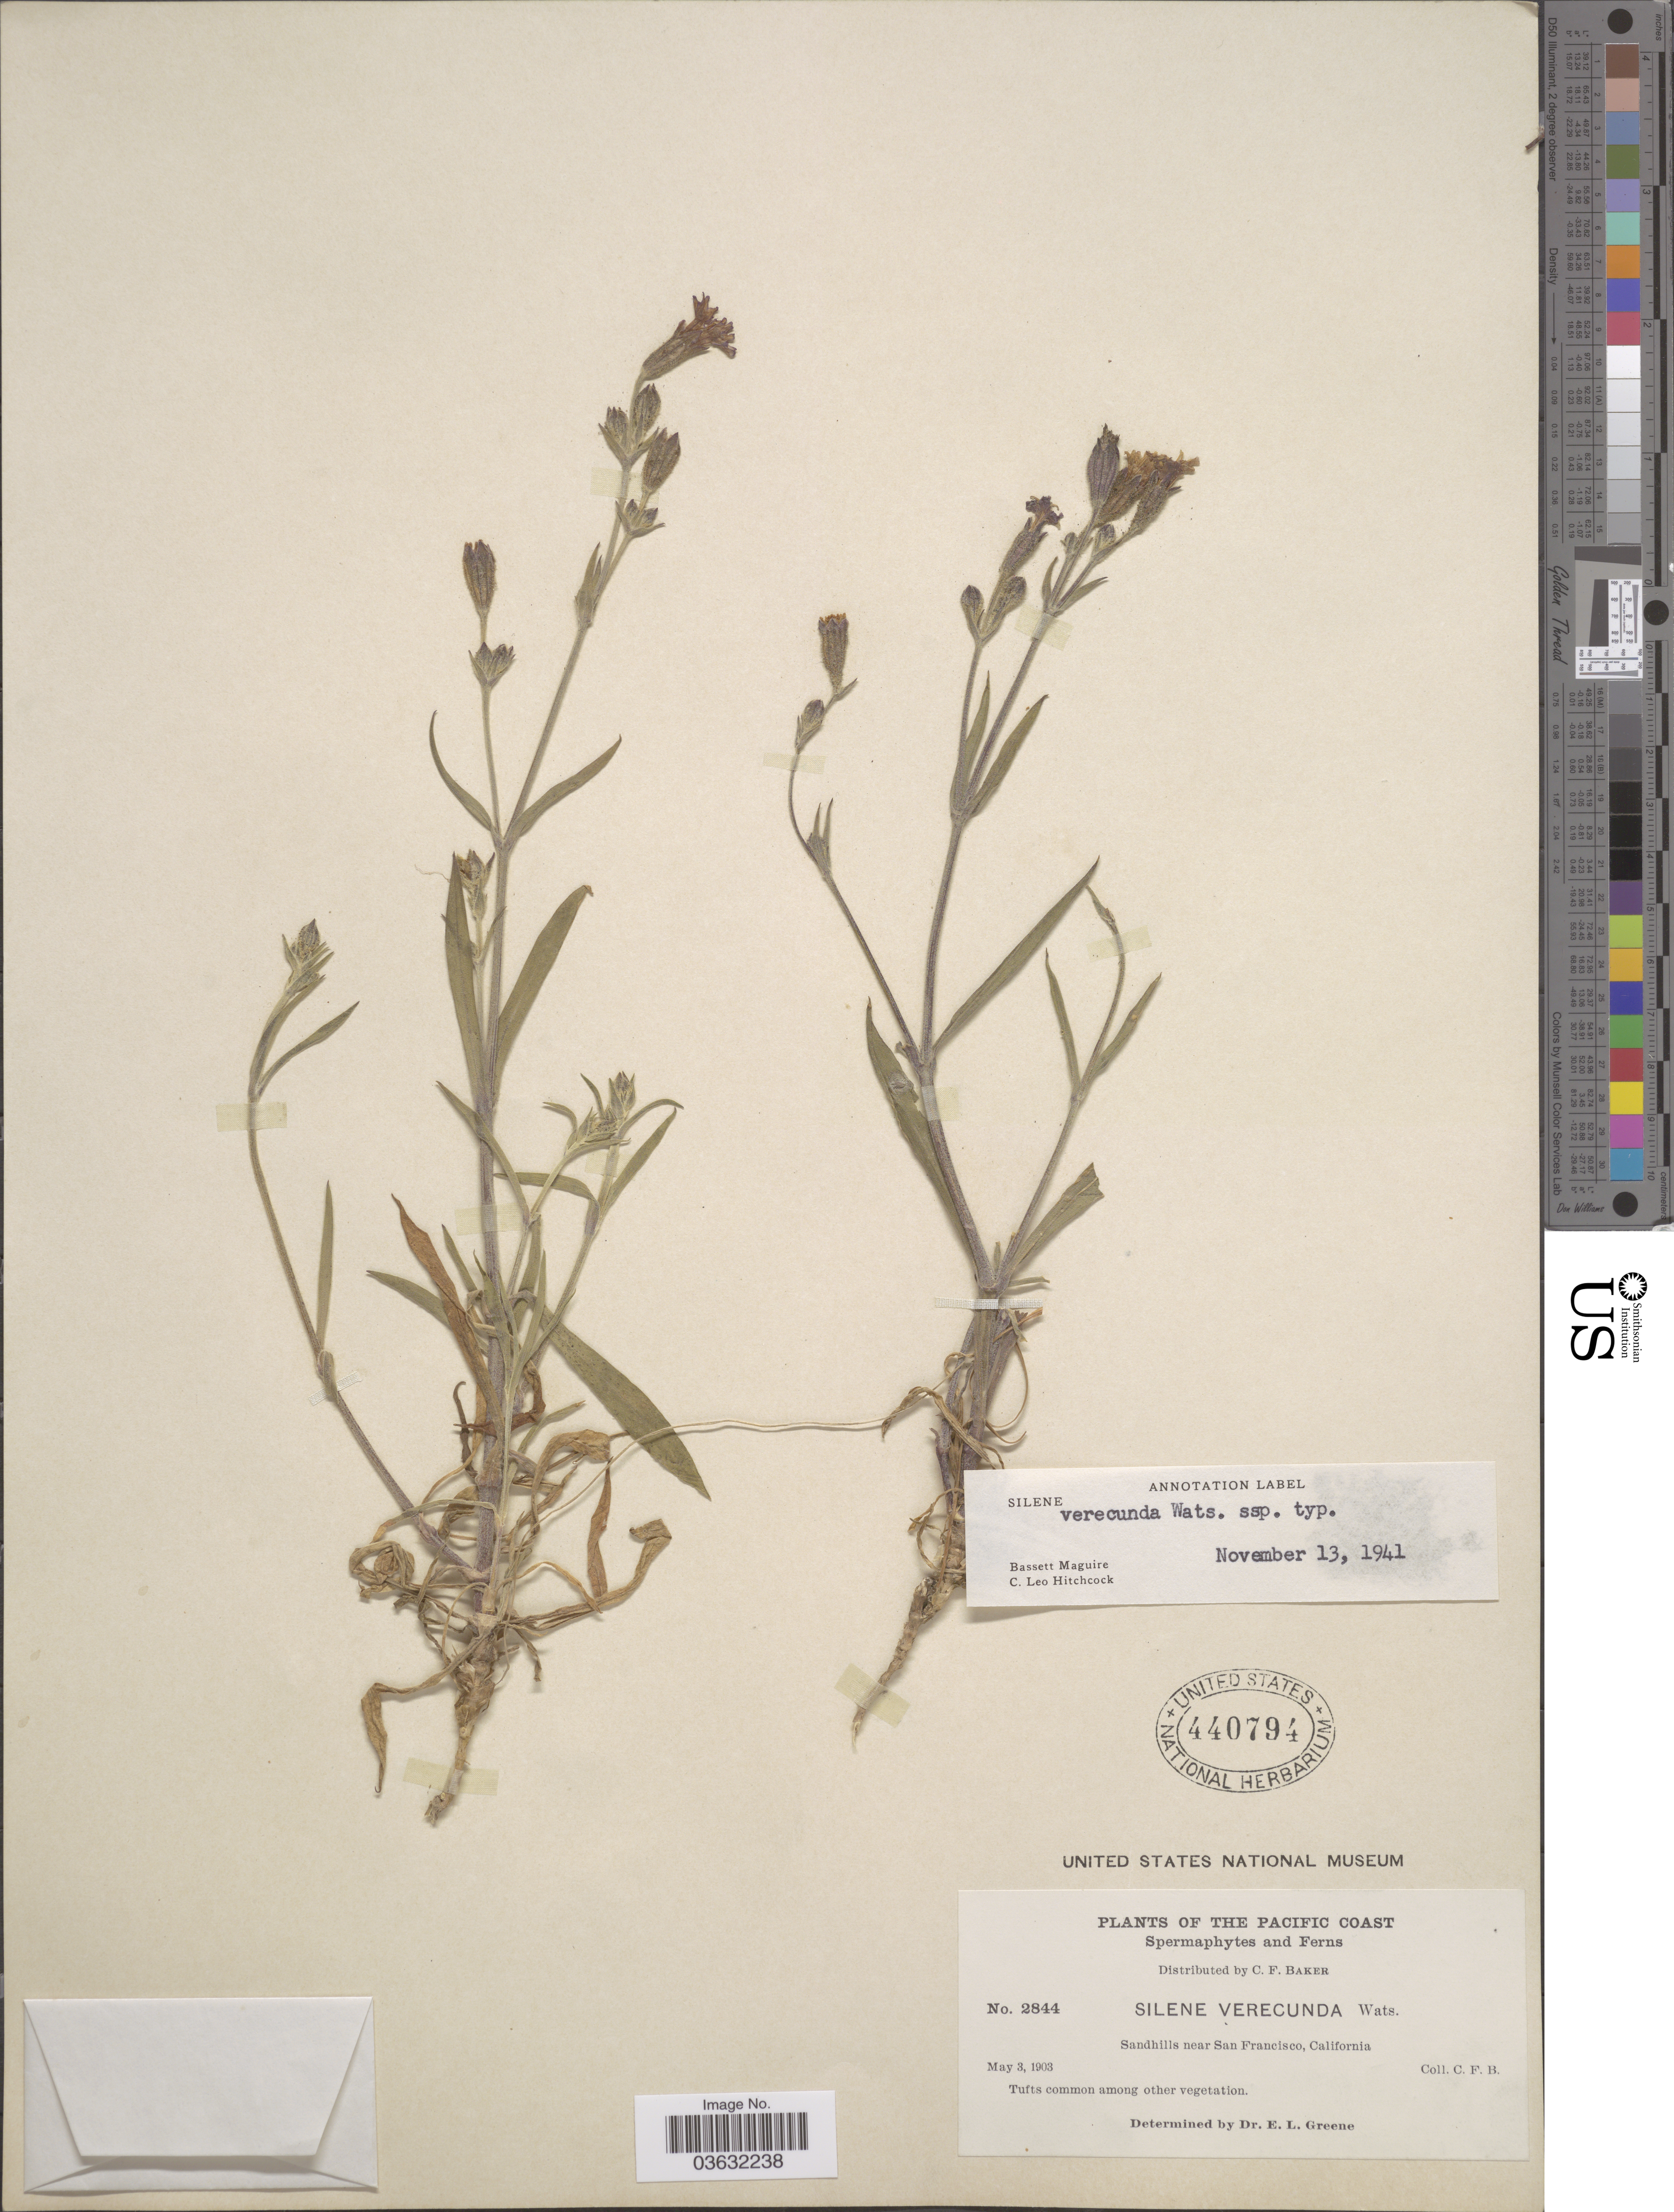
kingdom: Plantae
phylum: Tracheophyta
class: Magnoliopsida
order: Caryophyllales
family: Caryophyllaceae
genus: Silene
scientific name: Silene verecunda subsp. typica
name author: C.L. Hitchc. & Maguire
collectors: C. F. Baker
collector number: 2844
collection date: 1903-05-03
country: United States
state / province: California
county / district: San Francisco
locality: The Pacific Coast. Sandhills near San Francisco.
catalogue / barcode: US 440794